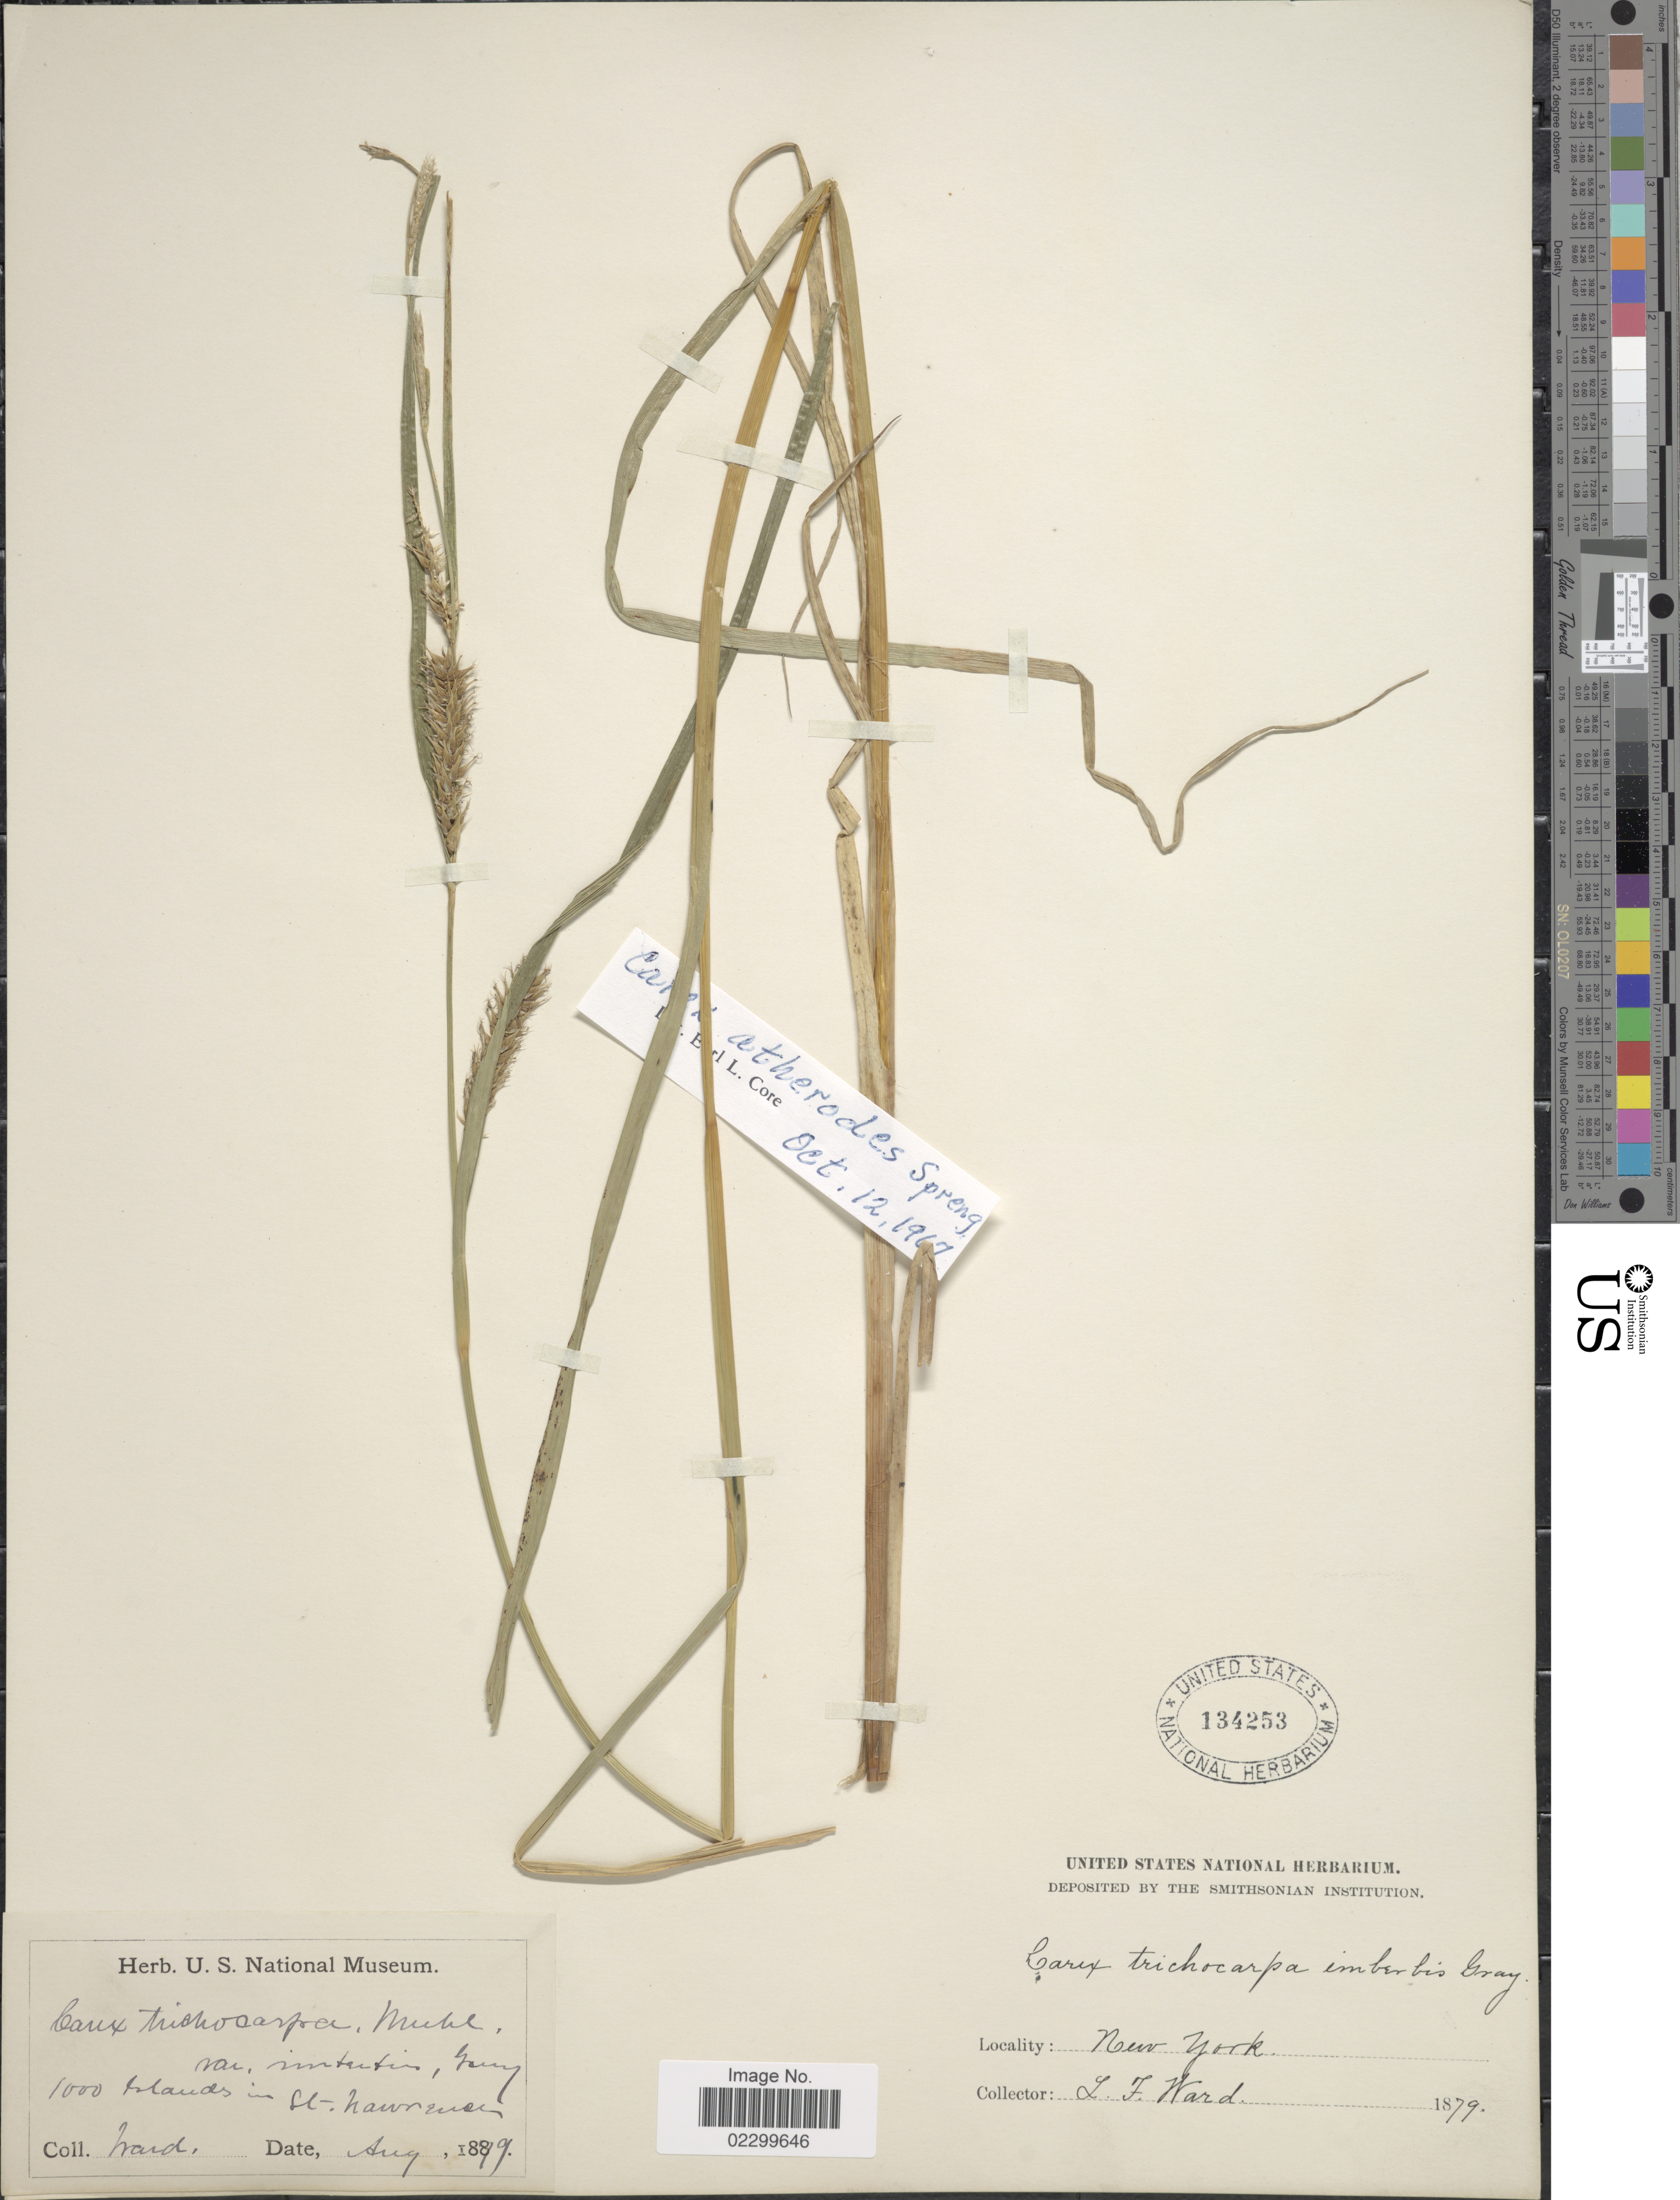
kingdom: Plantae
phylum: Tracheophyta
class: Liliopsida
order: Poales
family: Cyperaceae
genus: Carex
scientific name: Carex atherodes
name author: Spreng.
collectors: L. Ward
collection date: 1879-08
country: United States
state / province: New York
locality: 1000 Islands in St. Lawrence.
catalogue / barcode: US 134253